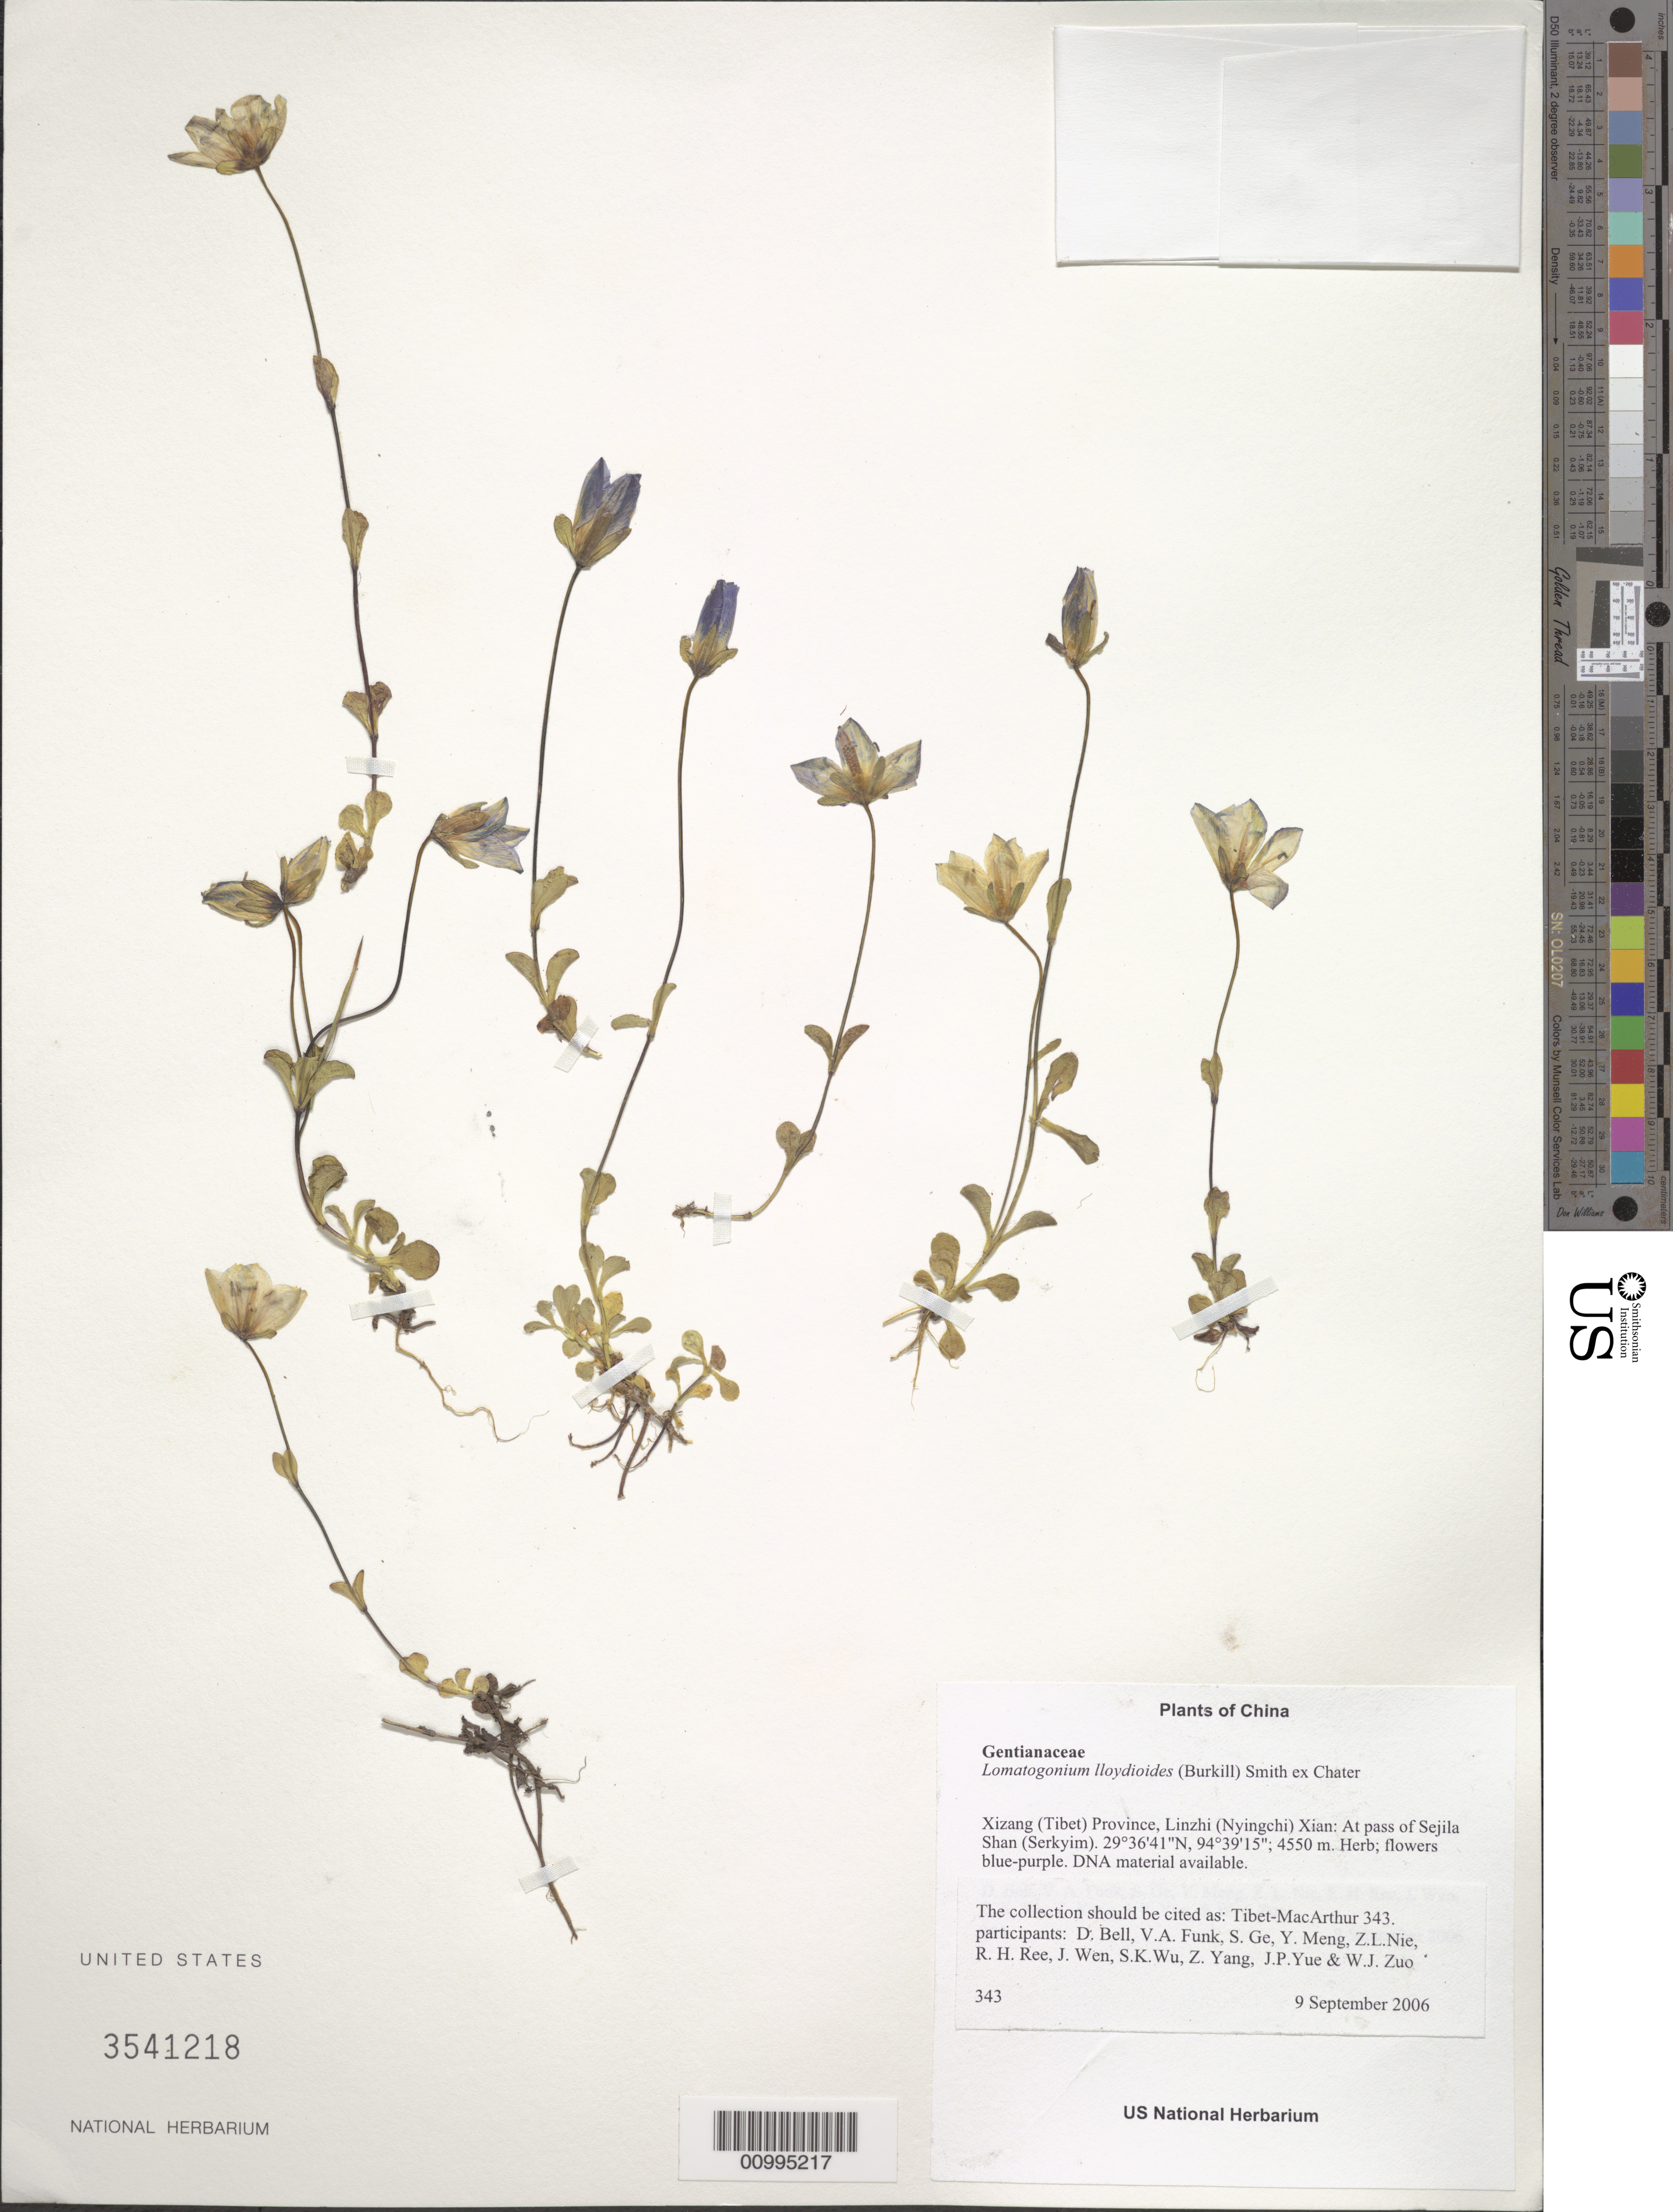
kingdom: Plantae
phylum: Tracheophyta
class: Magnoliopsida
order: Gentianales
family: Gentianaceae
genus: Lomatogonium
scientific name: Lomatogonium lloydioides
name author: (Burkill) Harry Sm. ex Chater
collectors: Tibet-MacArthur, D. A. Bell, V. Funk, S. Ge, Y. Meng, Z. Nie, R. Ree, J. Wen, S. K. Wu, Z. Yang, J. Yue & W. Zuo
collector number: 343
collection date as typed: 09 Sep 2006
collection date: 2006-09-09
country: China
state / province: Xizang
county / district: Linzhi (Nyingchi) Xian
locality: At pass of Sejila Shan (Serkyim).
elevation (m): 4550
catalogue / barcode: US 3541218